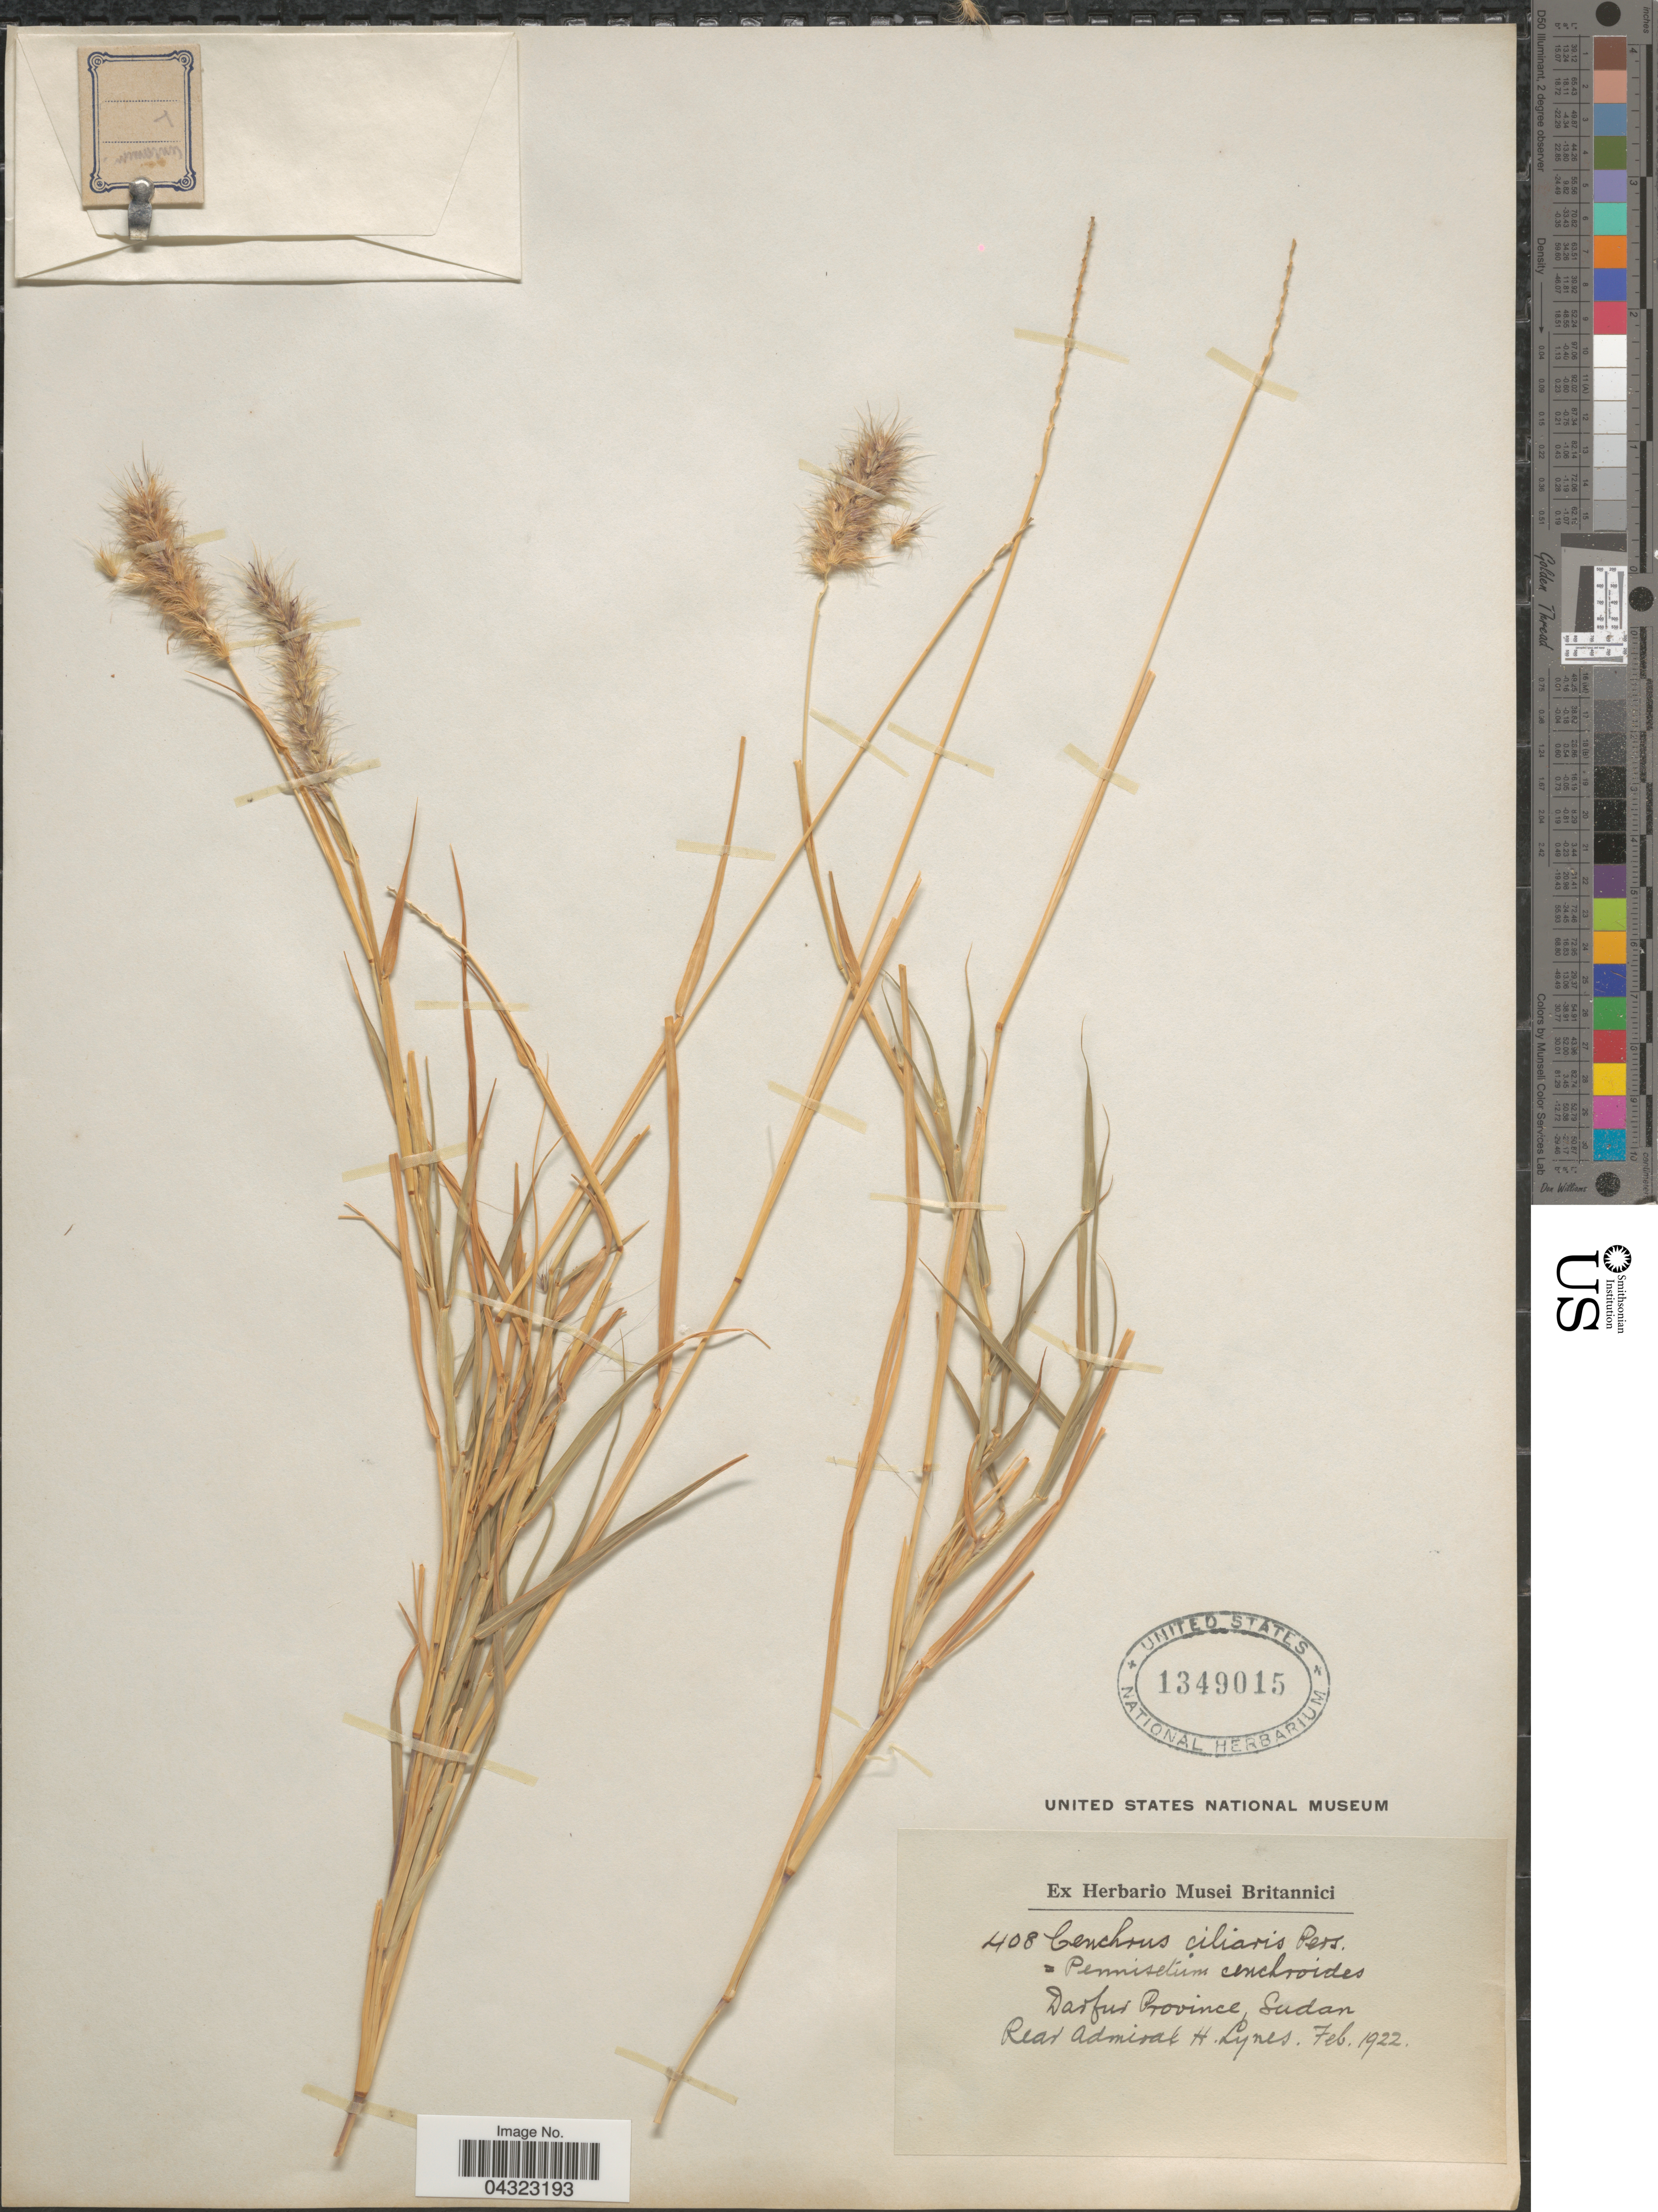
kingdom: Plantae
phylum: Tracheophyta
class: Liliopsida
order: Poales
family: Poaceae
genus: Cenchrus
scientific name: Cenchrus ciliaris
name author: L.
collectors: H. Lynes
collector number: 408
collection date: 1922-02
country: Sudan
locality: Darfus Province.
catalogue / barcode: US 1349015